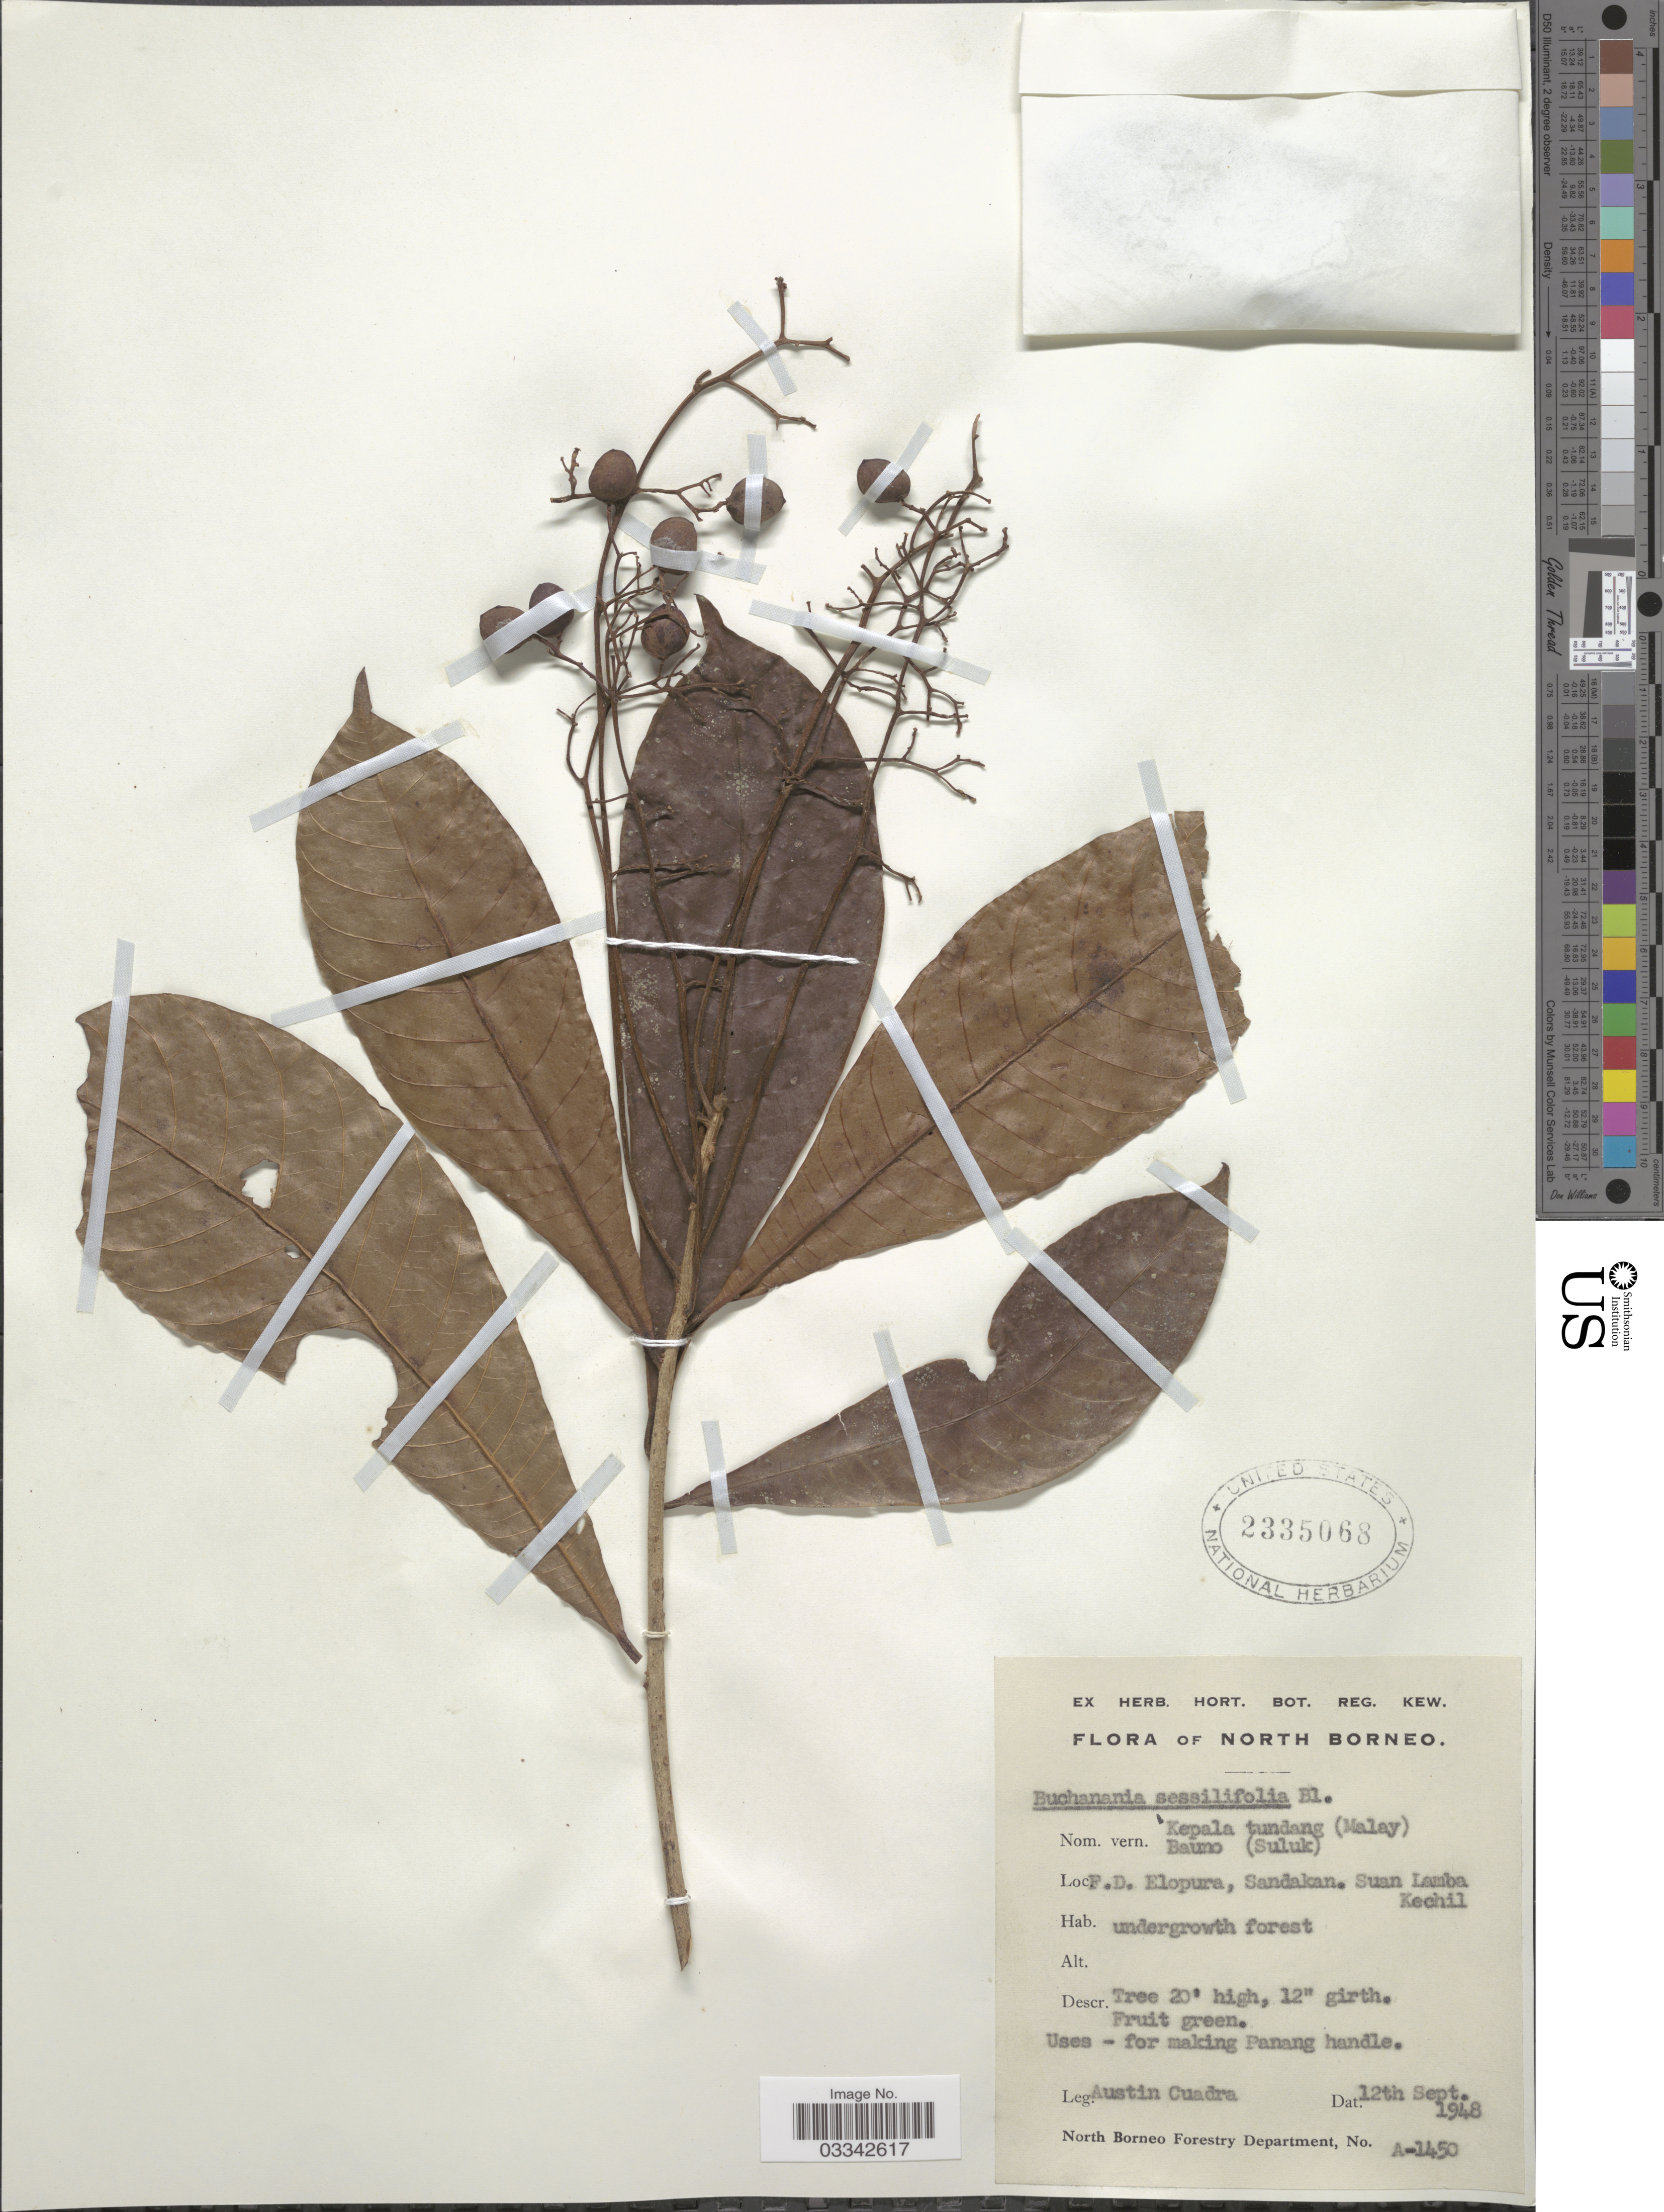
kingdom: Plantae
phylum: Tracheophyta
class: Magnoliopsida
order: Sapindales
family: Anacardiaceae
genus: Buchanania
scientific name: Buchanania sessifolia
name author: Blume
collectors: A. Cuadra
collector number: A-1450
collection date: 1948-09-12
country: Malaysia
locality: North Borneo. F.D. Elopura, Sandakan, Suan Lamba Kechil.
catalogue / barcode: US 2335068